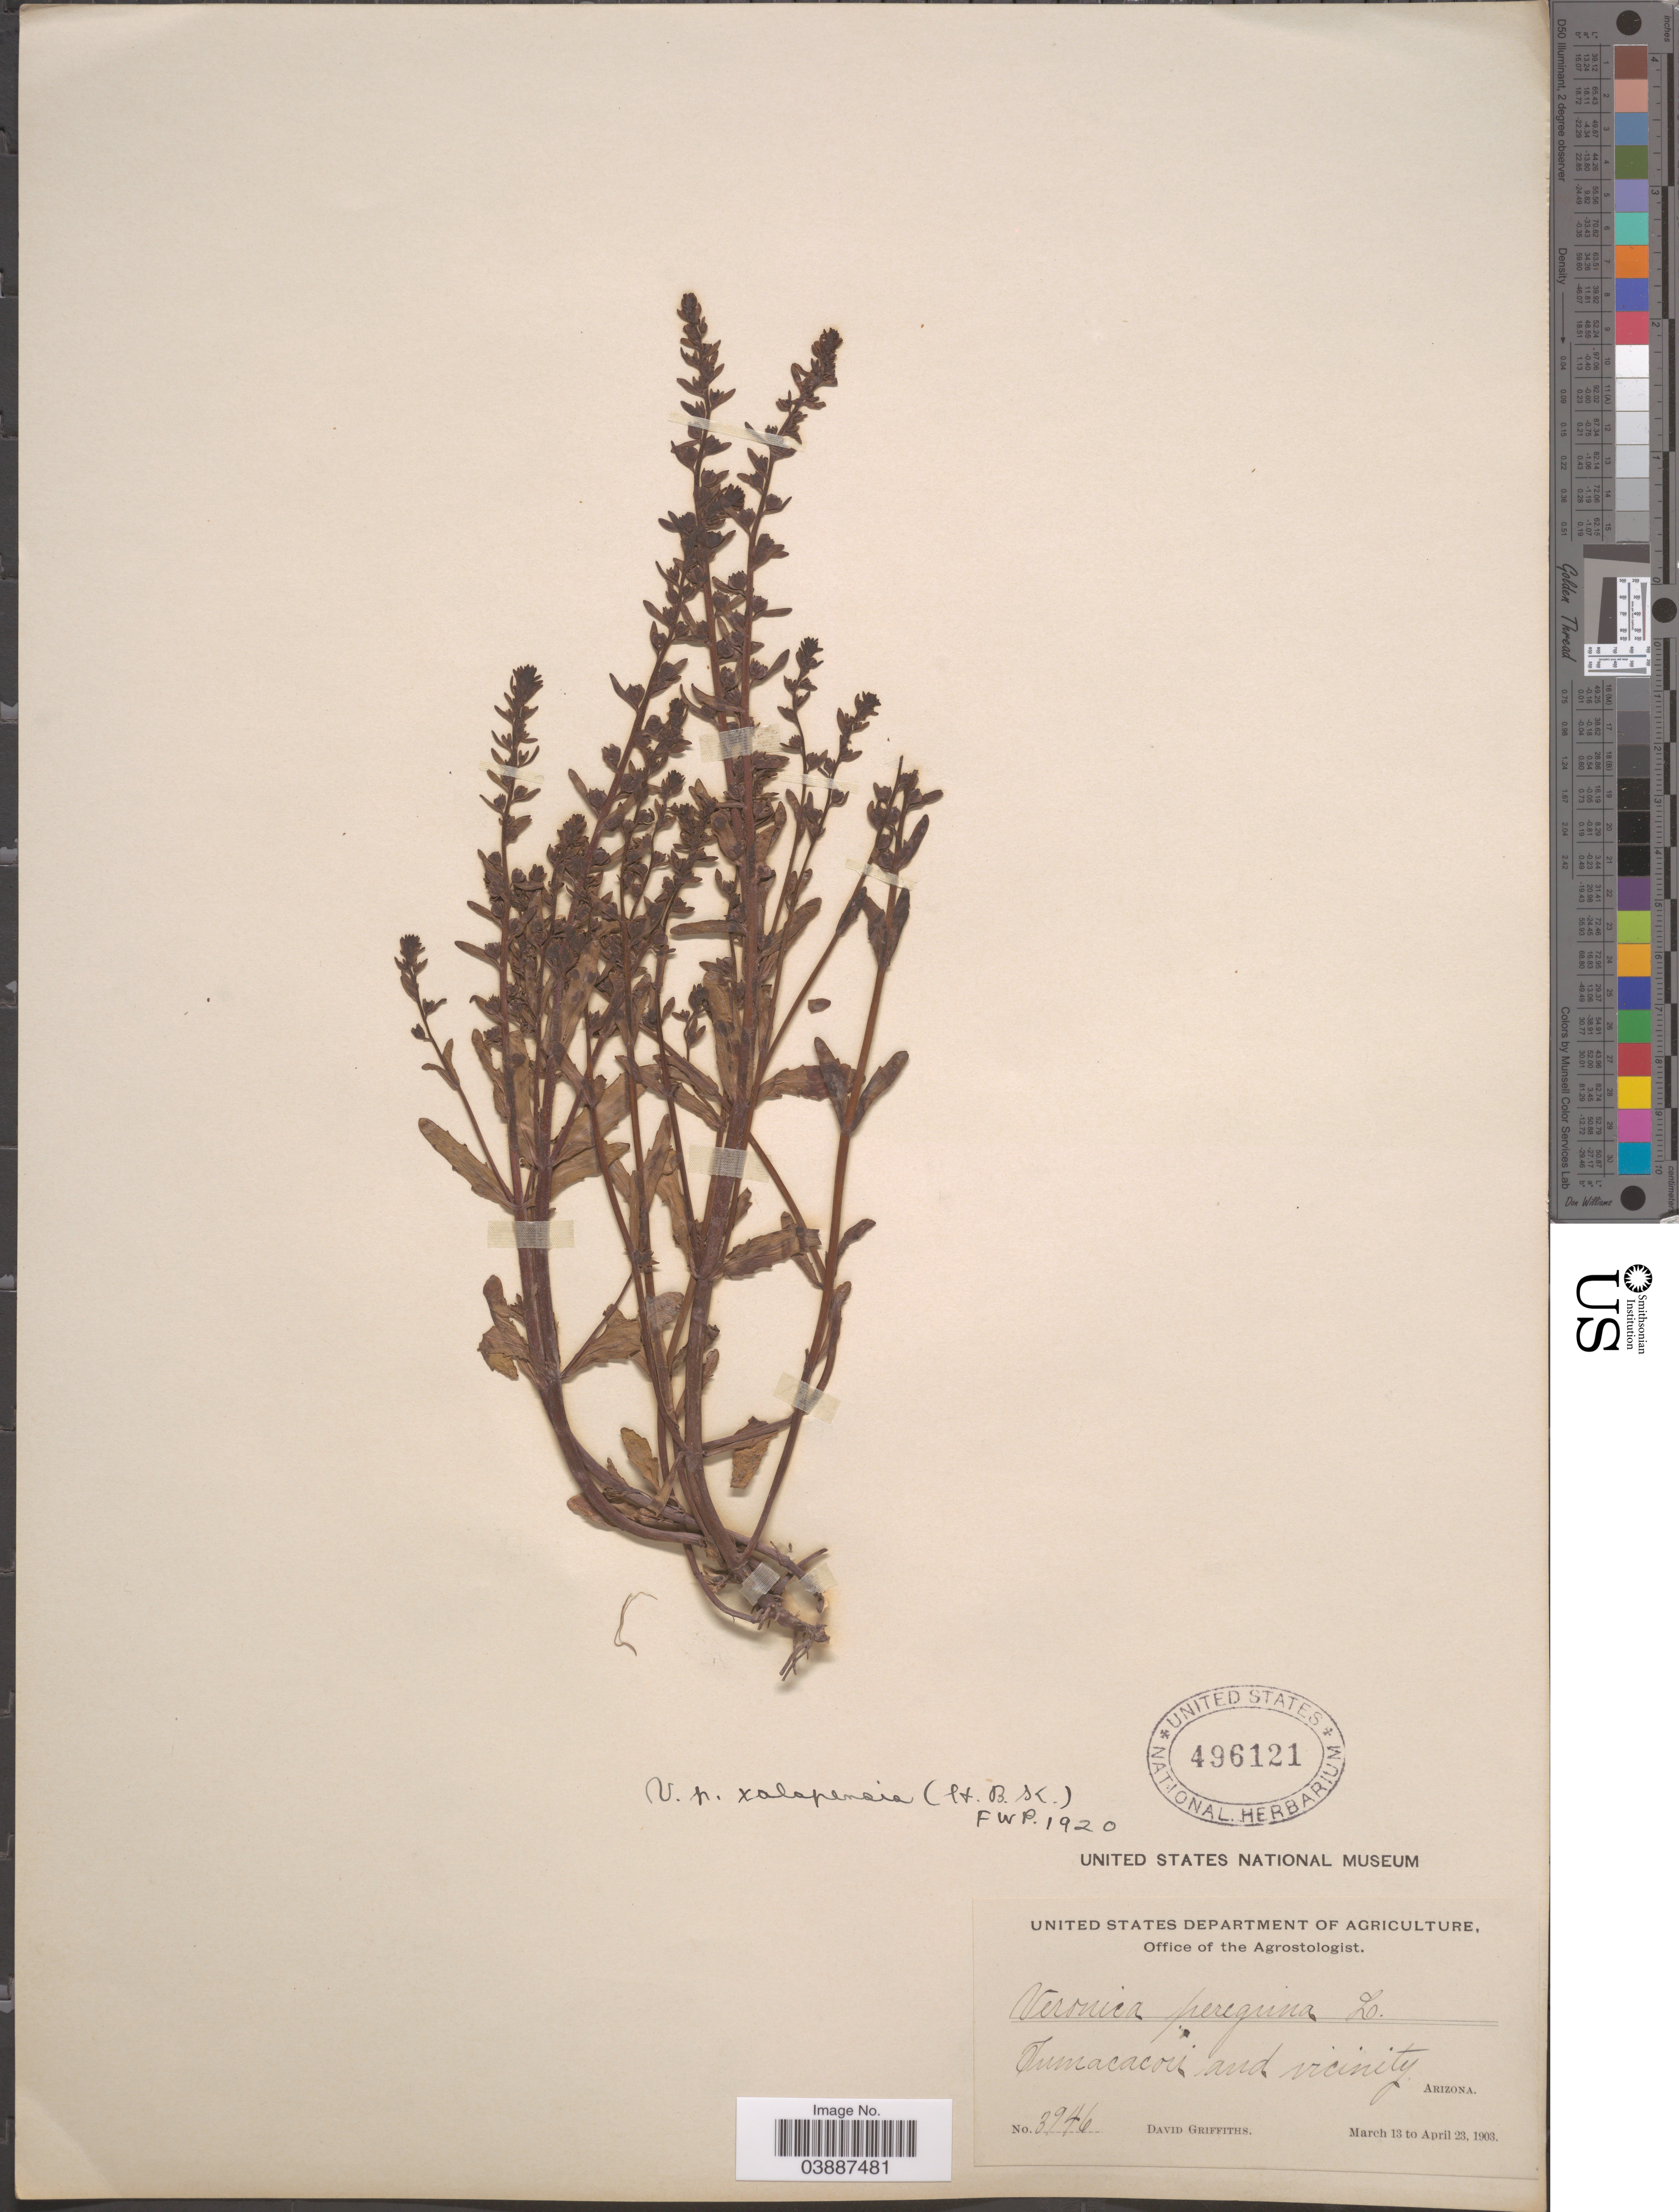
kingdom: Plantae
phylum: Tracheophyta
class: Magnoliopsida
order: Lamiales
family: Plantaginaceae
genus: Veronica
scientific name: Veronica xalapensis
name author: Kunth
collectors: D. Griffiths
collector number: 3946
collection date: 1903-03-13/1903-04-23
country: United States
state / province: Arizona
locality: Tumacacori and vicinity.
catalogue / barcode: US 496121